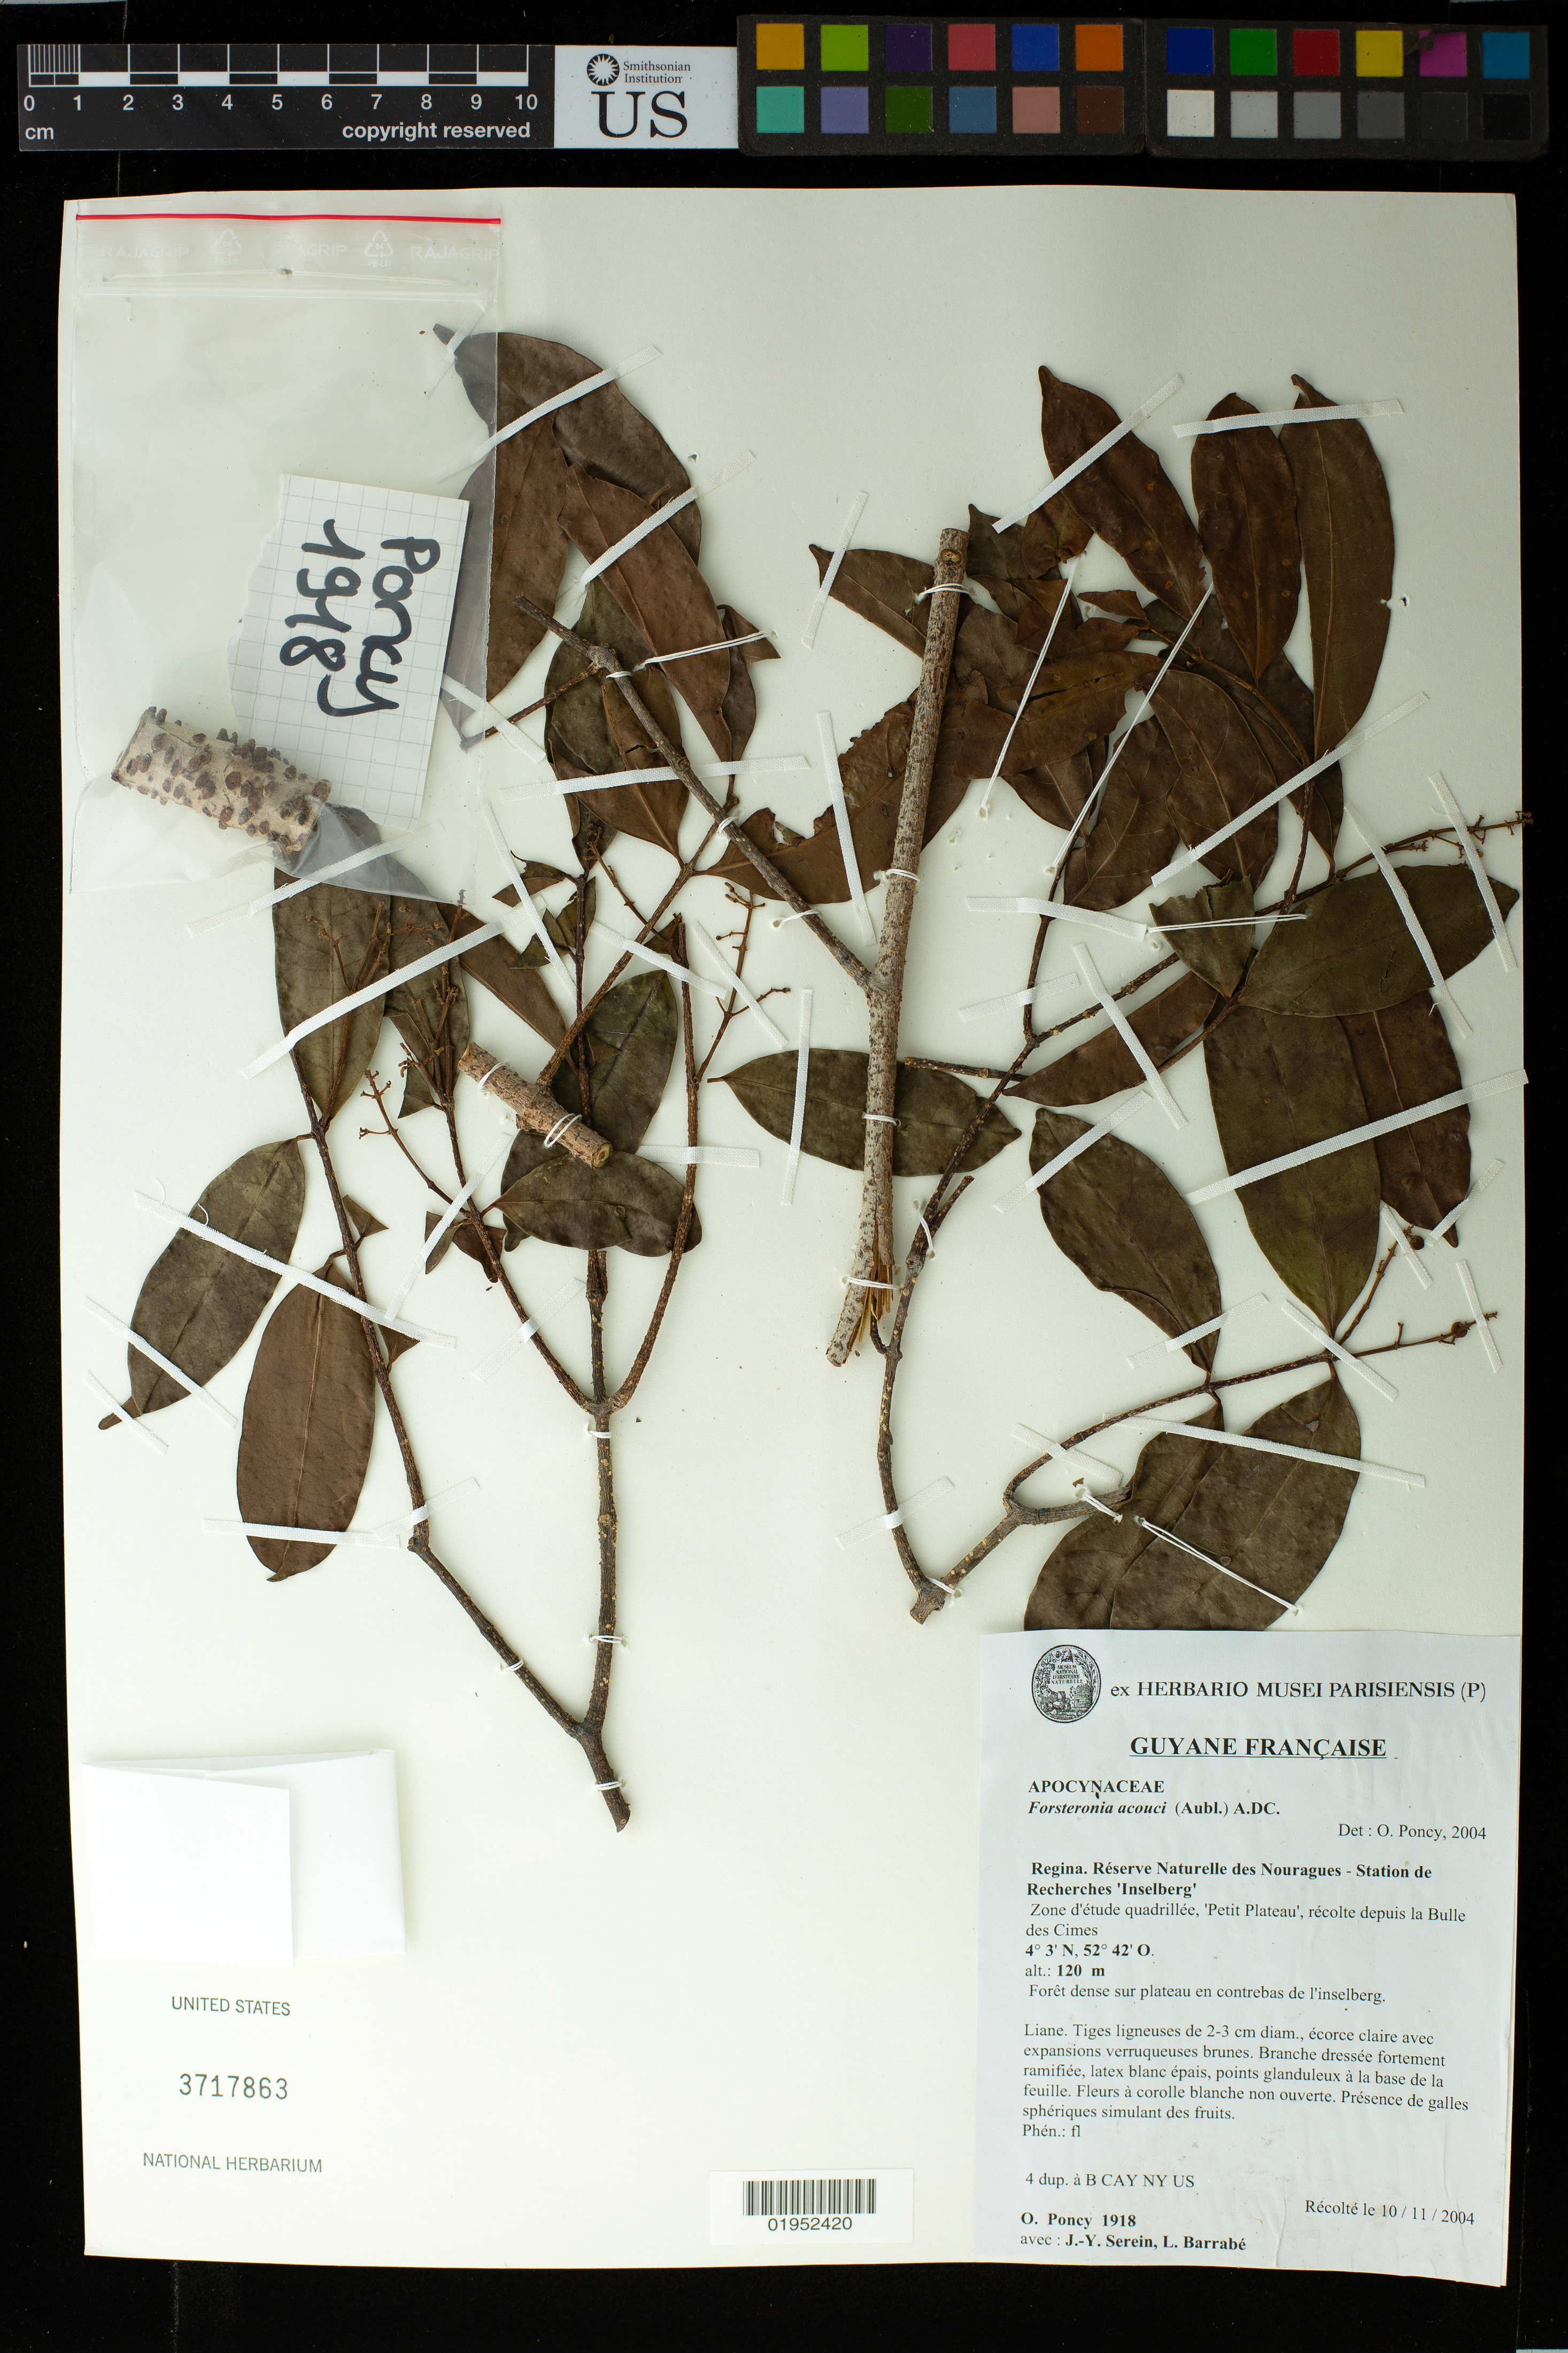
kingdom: Plantae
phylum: Tracheophyta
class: Magnoliopsida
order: Gentianales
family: Apocynaceae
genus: Forsteronia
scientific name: Forsteronia acouci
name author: (Aubl.) A. DC.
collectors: O. Poncy, J. Serein & L. Barrabé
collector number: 1918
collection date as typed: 10 Nov 2004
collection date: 2004-11-10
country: French Guiana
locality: Regina. Réserve Naturelle des Nouragues - Station de Recherches "Inselberg", zone d'étude quadrillée, 'Petit Plateau', recolte depuis la Bulle des Cimes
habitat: Foret dense sur plateau en contrebas de l'inselberg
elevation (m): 120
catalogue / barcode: US 3717863